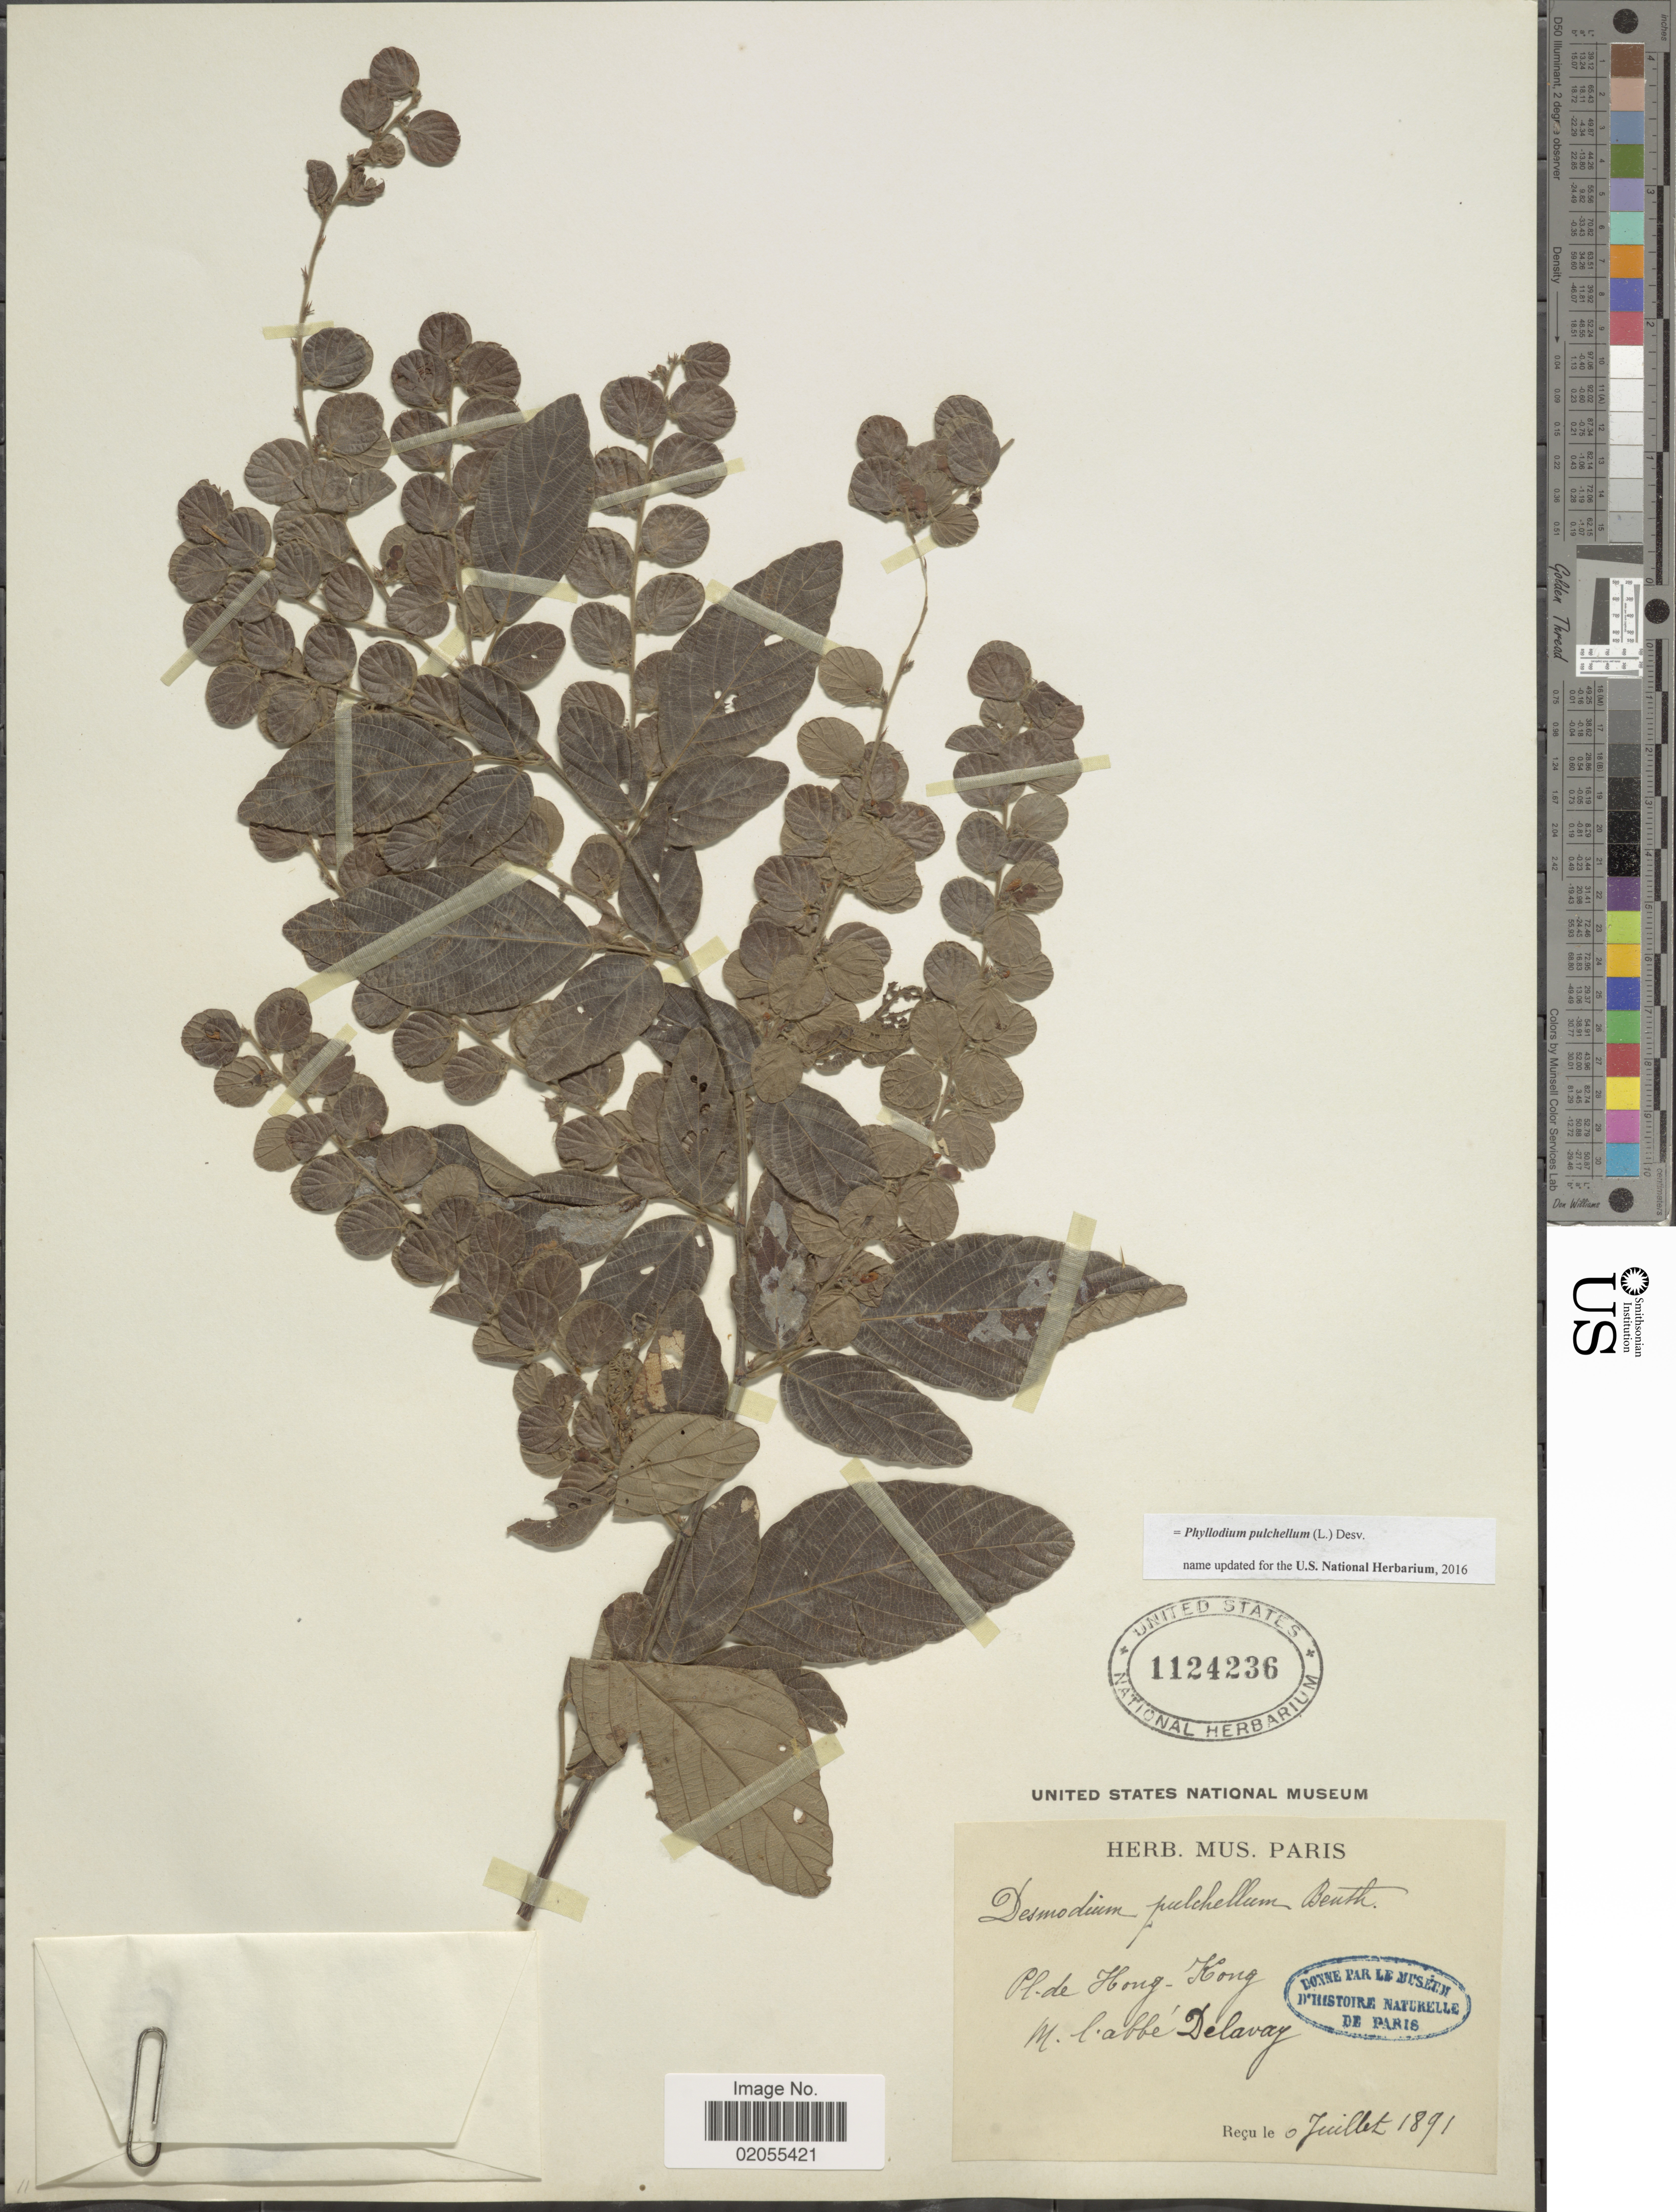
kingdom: Plantae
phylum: Tracheophyta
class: Magnoliopsida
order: Fabales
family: Fabaceae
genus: Phyllodium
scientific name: Phyllodium pulchellum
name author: (L.) Desv.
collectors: P. Delavay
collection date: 1891-07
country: China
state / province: Hong Kong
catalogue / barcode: US 1124236